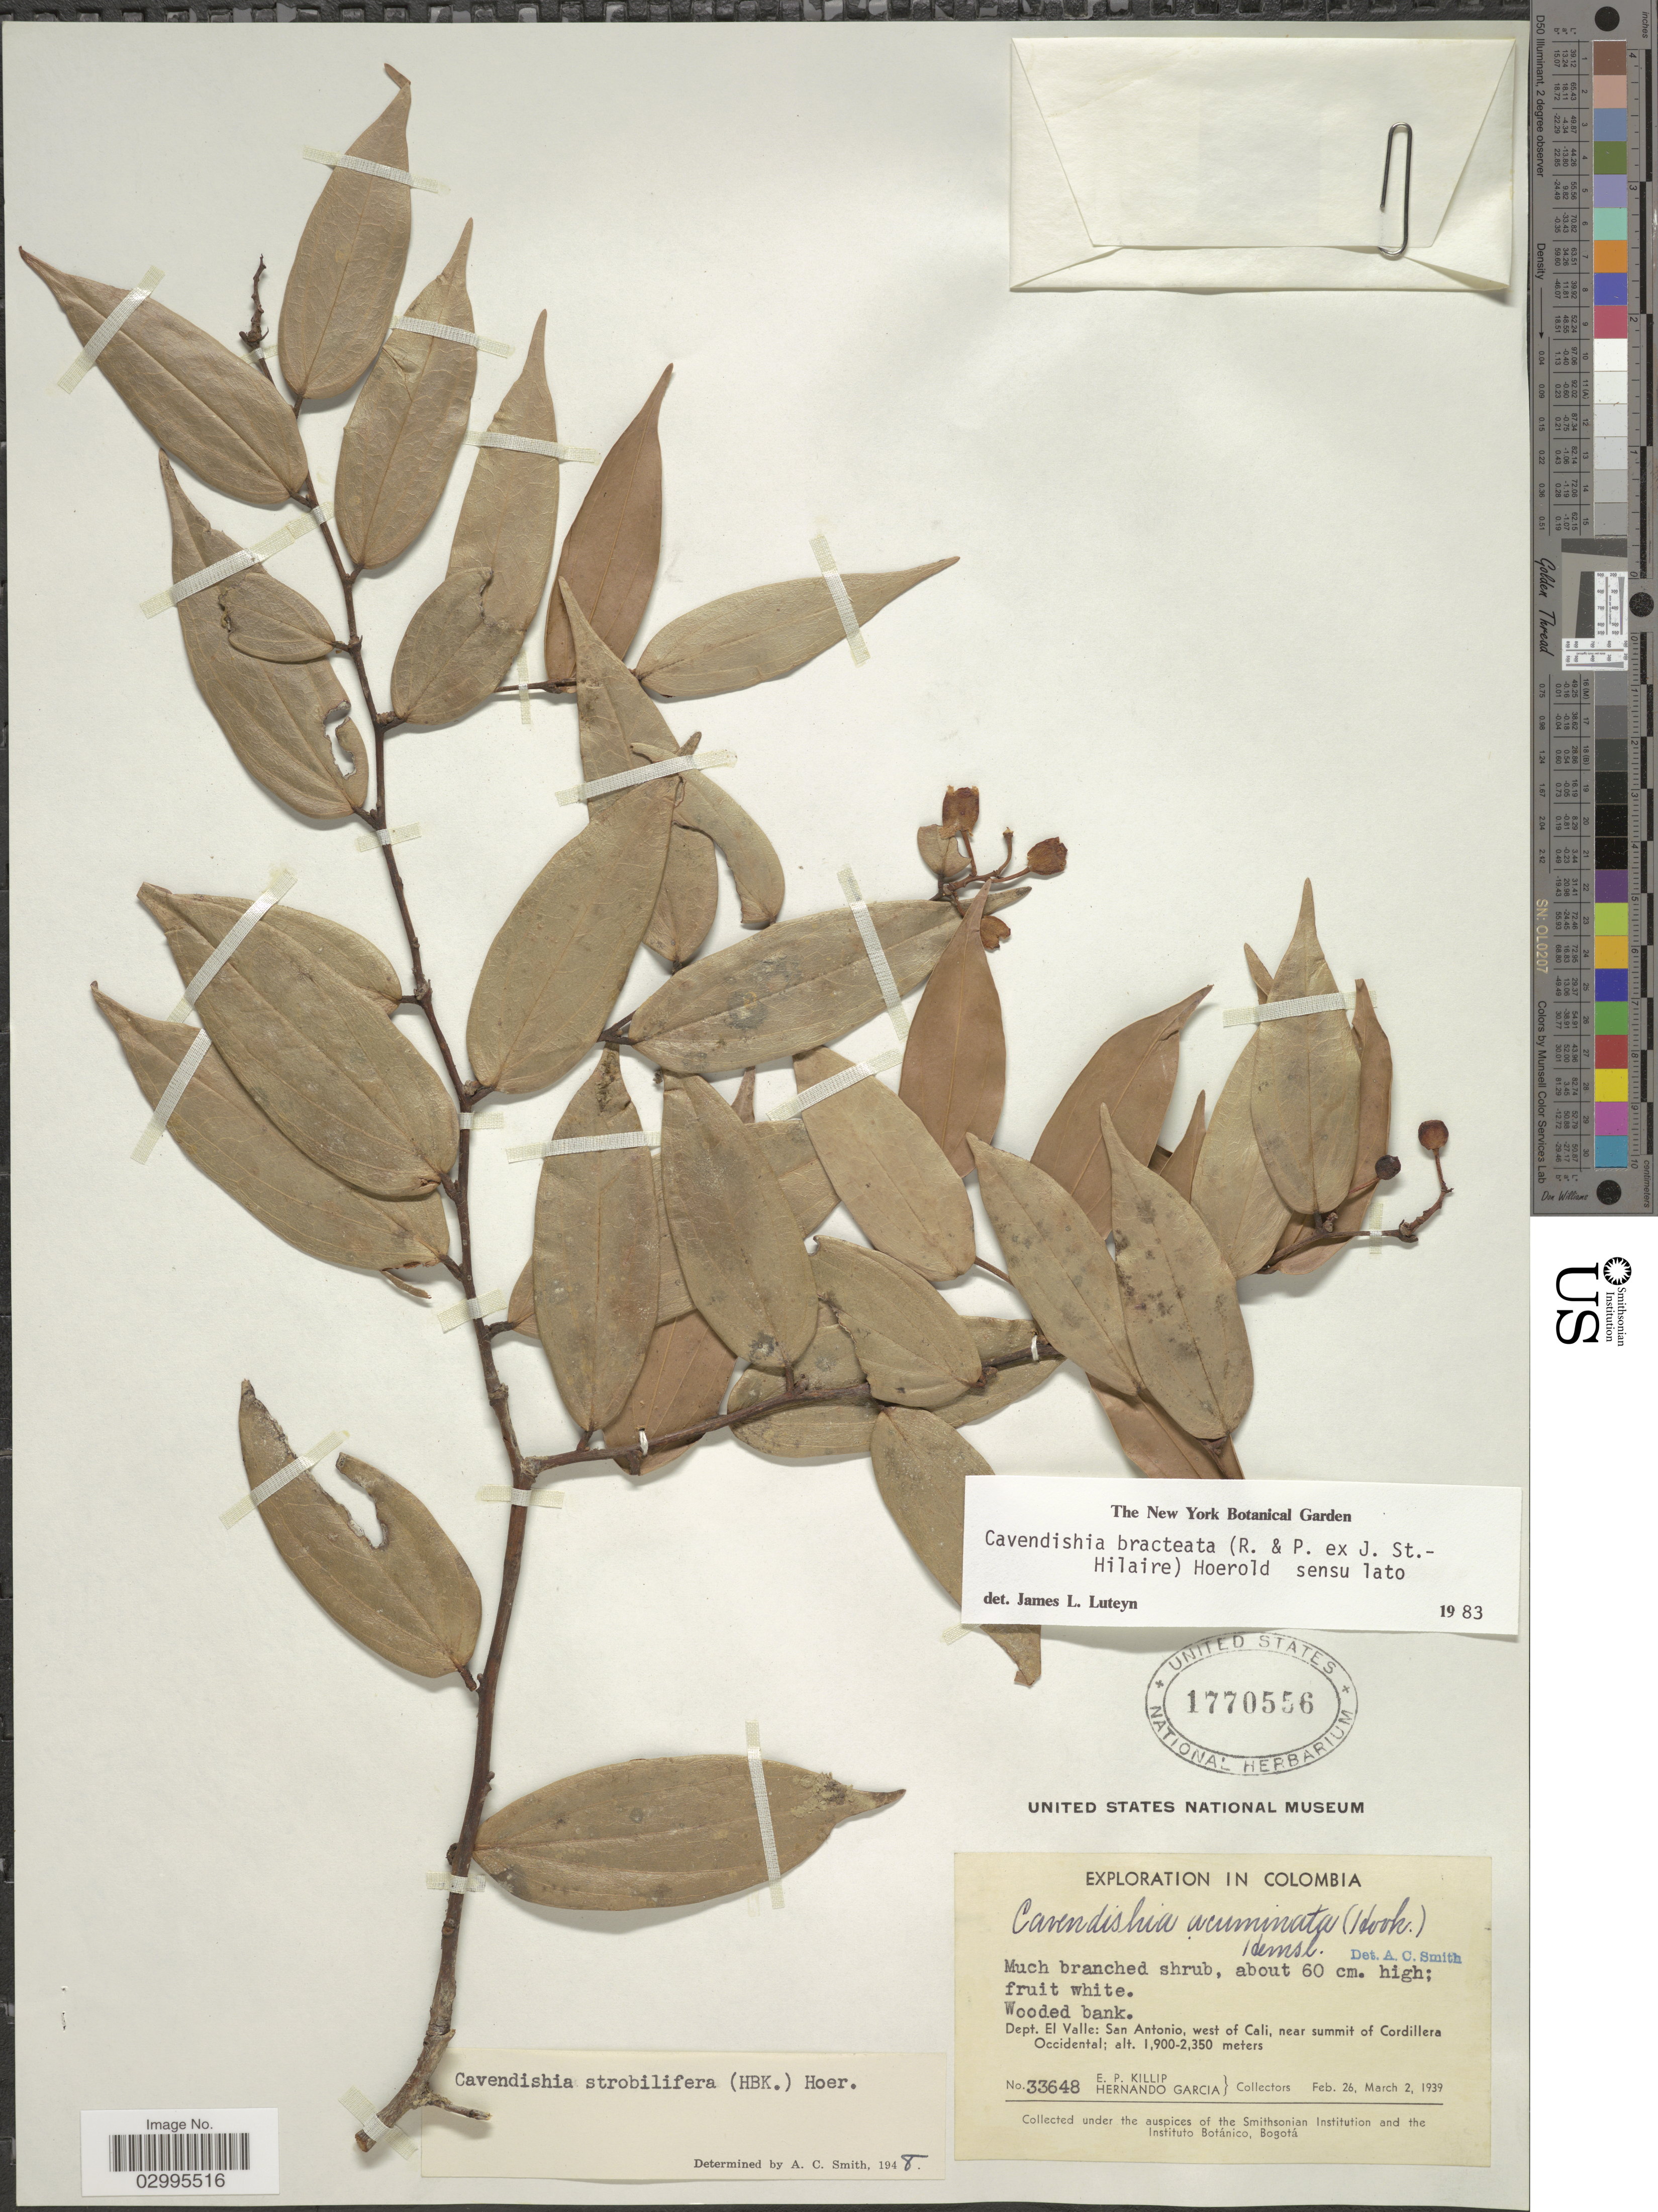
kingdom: Plantae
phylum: Tracheophyta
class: Magnoliopsida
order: Ericales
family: Ericaceae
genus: Cavendishia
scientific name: Cavendishia bracteata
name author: (Ruiz & Pav. ex J. St.-Hil.) Hoerold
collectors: E. P. Killip & H. Garcia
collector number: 33648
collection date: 1939-02-26/1939-03-02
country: Colombia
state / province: Valle del Cauca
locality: Dept. El Valle: San Antonio, west of Cali, near summit of Cordillera Occidental.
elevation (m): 1900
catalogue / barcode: US 1770556